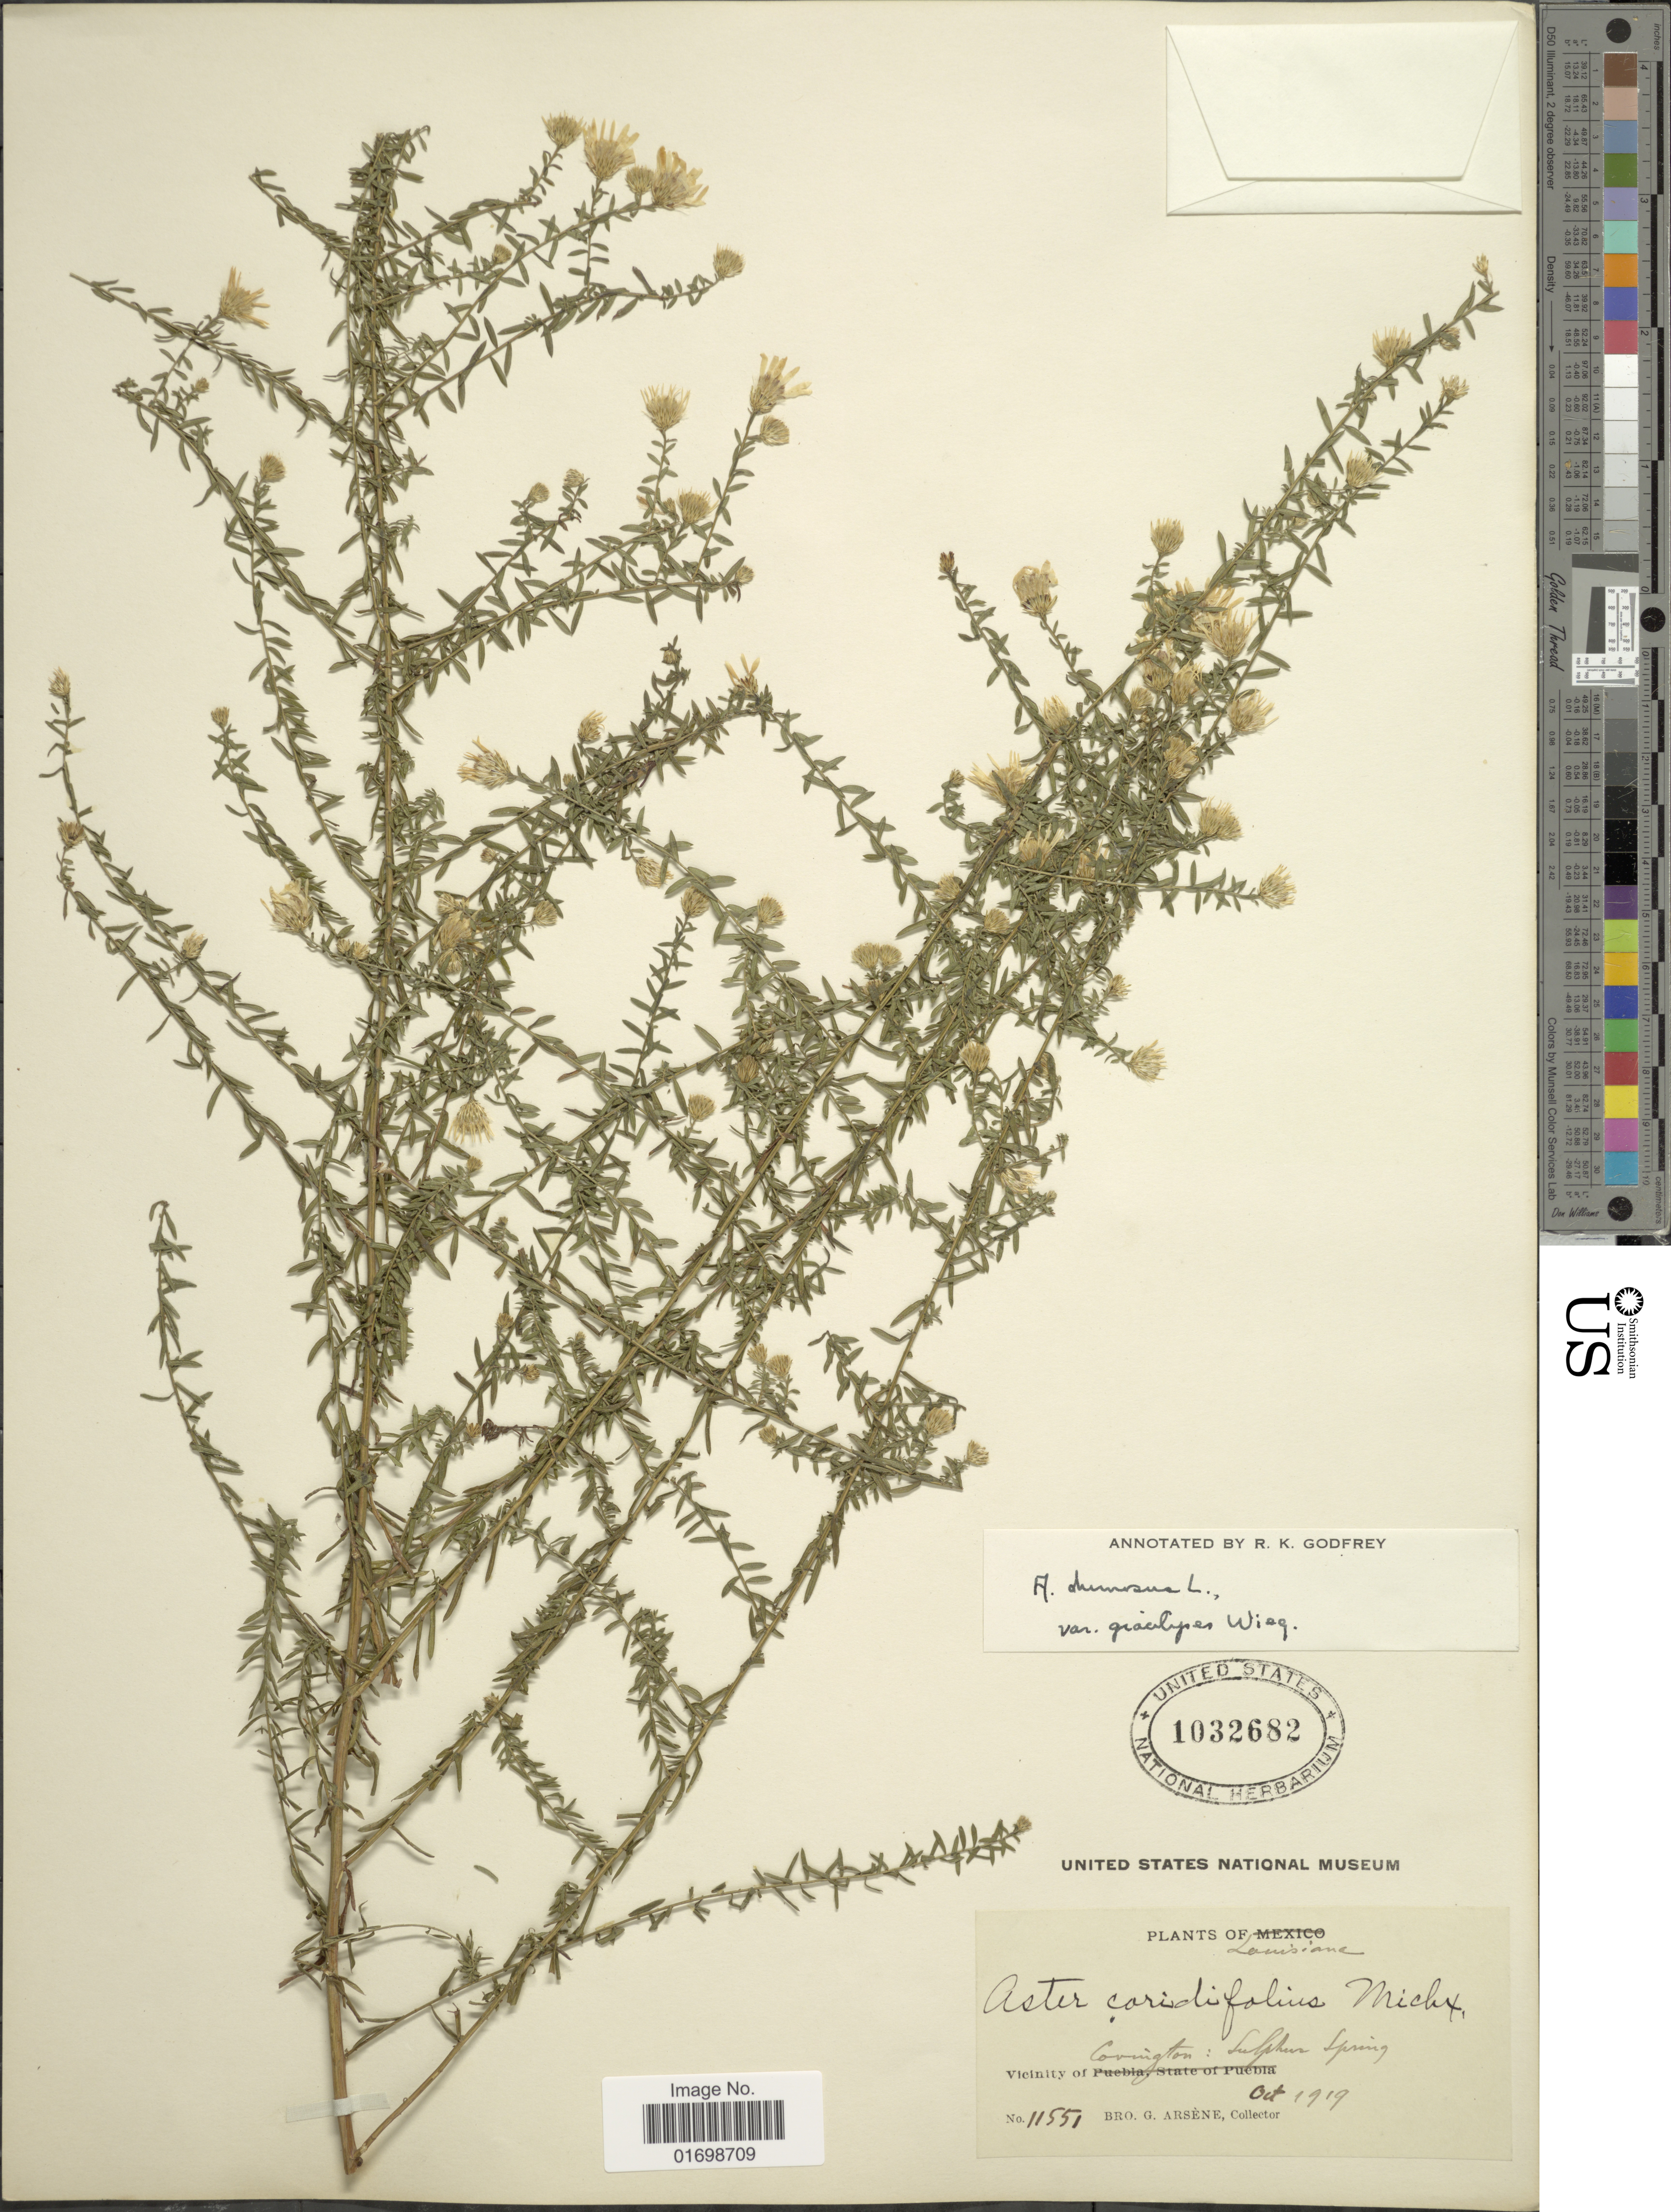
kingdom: Plantae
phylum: Tracheophyta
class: Magnoliopsida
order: Asterales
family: Asteraceae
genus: Symphyotrichum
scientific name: Symphyotrichum dumosum var. gracilipes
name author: (Wiegand) G.L. Nesom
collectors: Bro. G. Arsène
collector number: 11551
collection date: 1919-10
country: United States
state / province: Louisiana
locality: Vicinity of Covington: Sulphur Spring.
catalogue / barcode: US 1032682